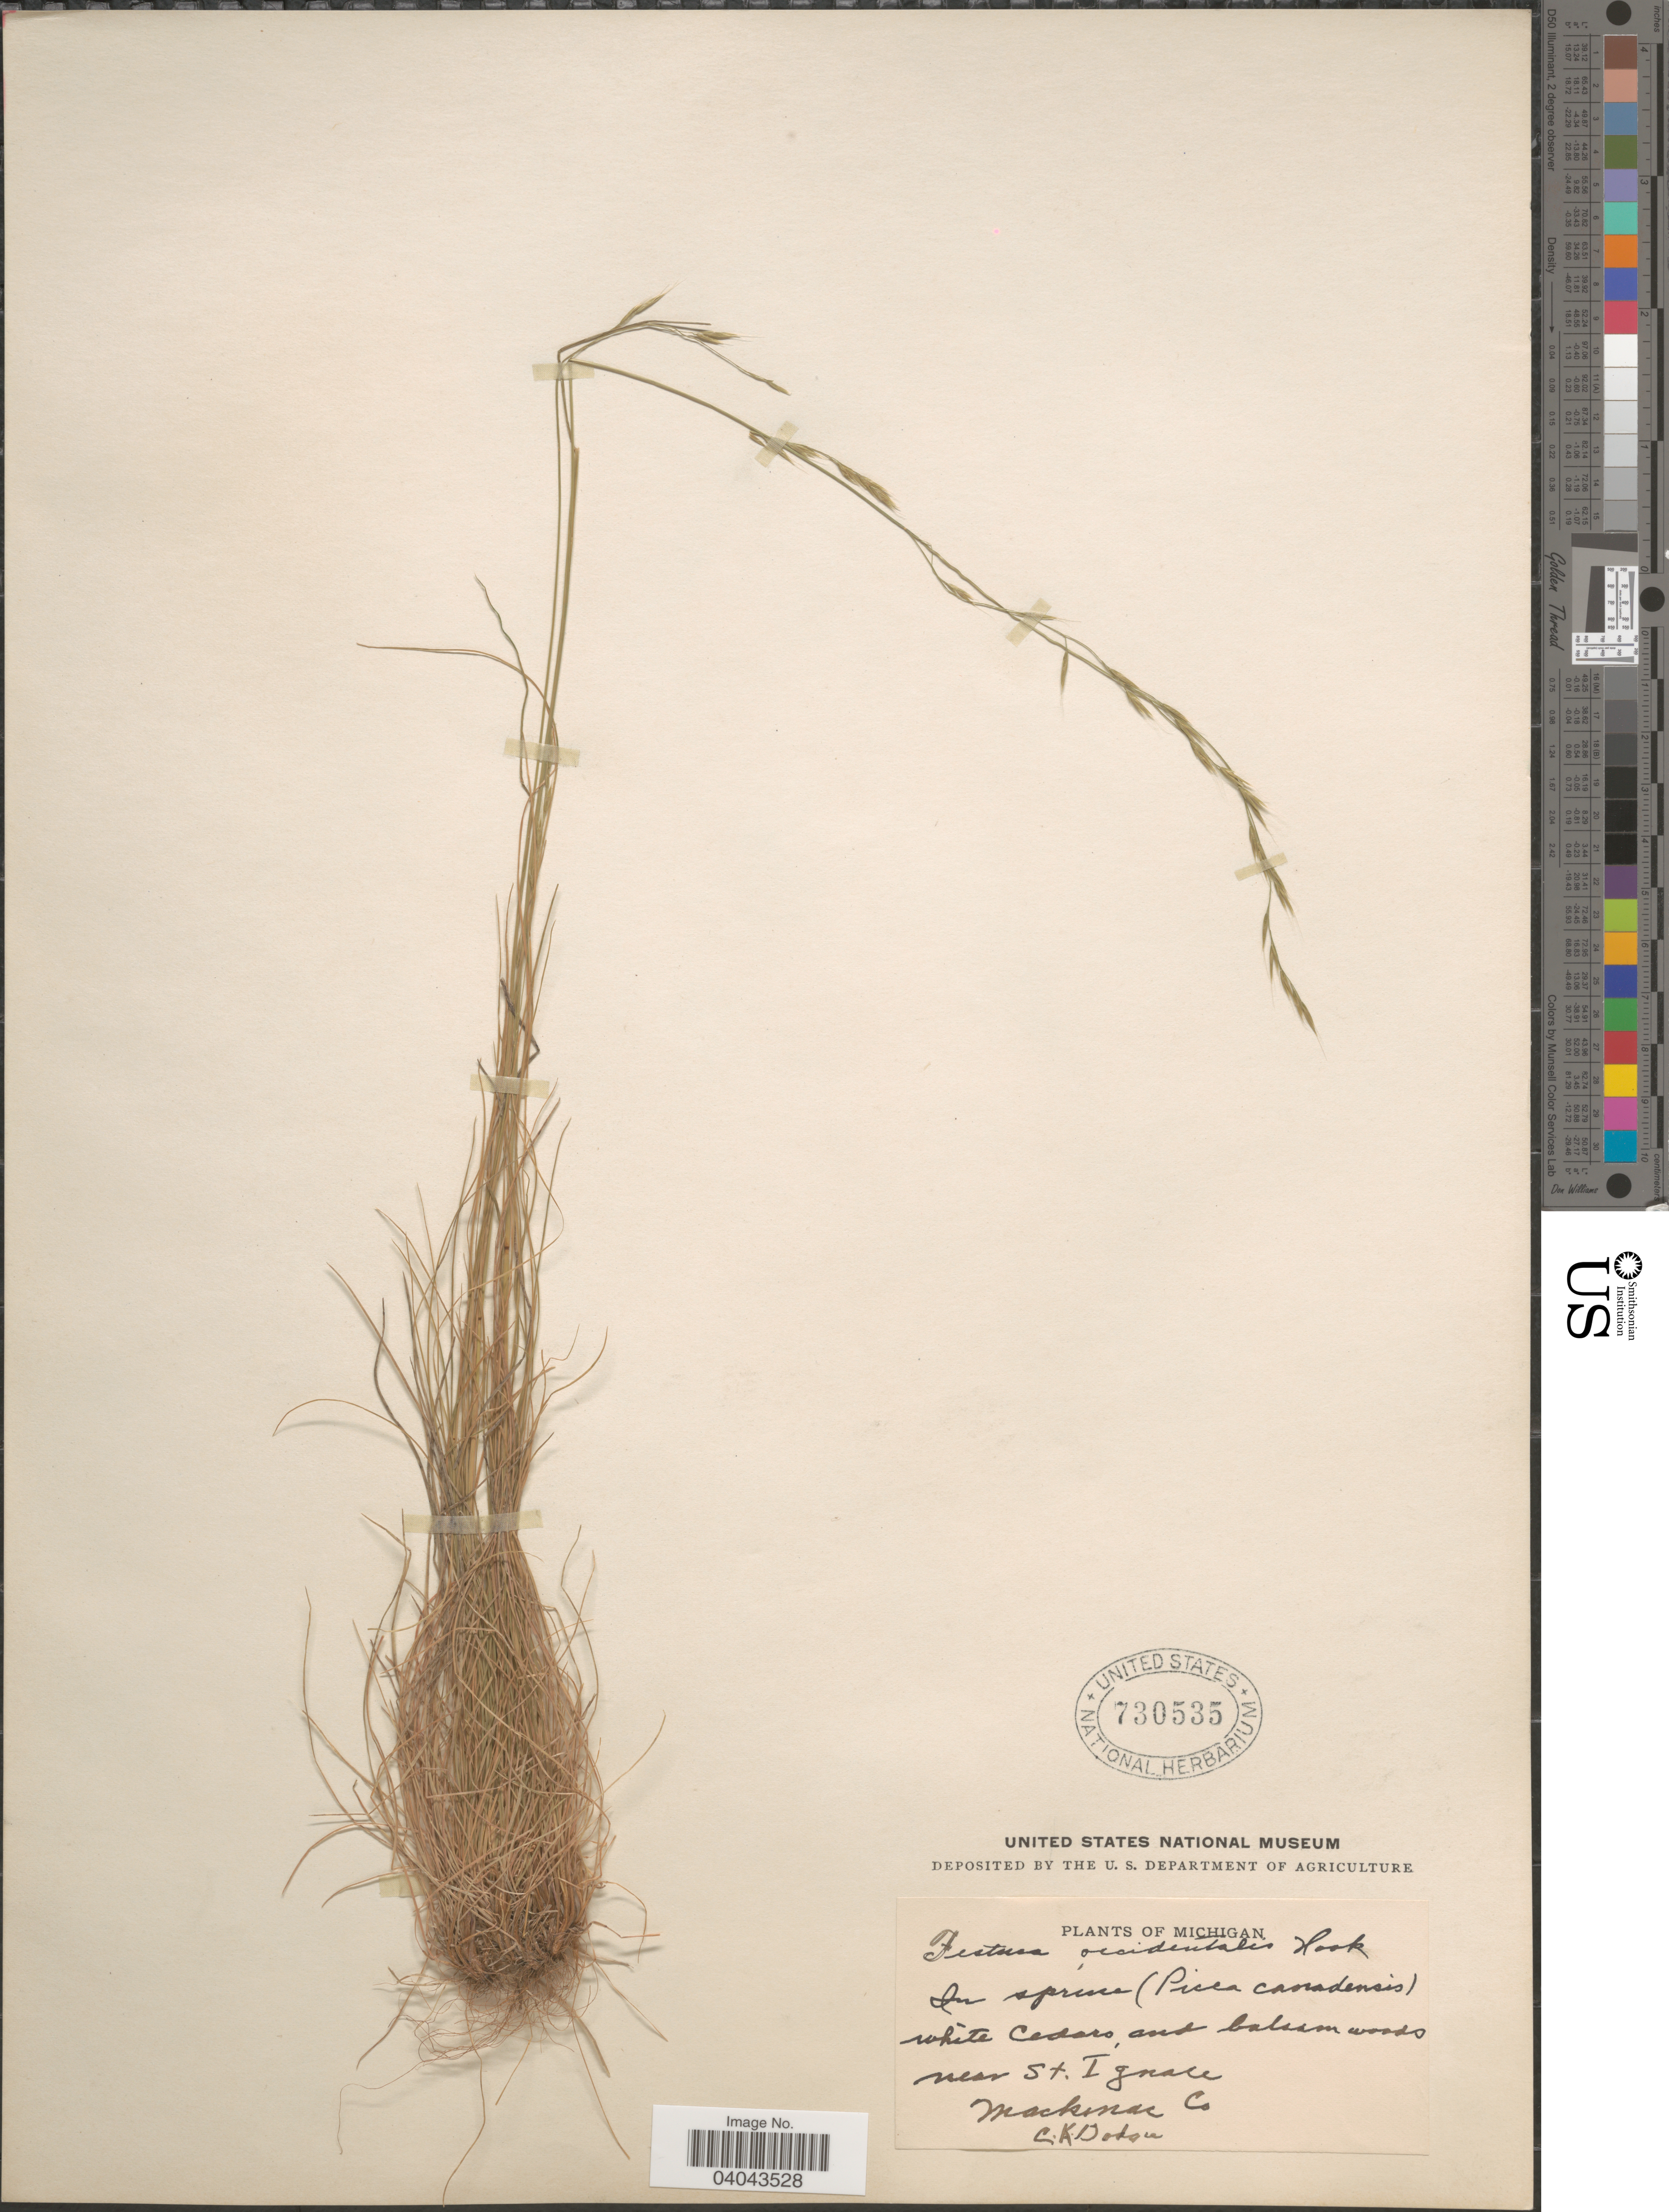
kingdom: Plantae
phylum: Tracheophyta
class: Liliopsida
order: Poales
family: Poaceae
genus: Festuca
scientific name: Festuca occidentalis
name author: Hook.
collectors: C. Dodson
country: United States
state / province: Michigan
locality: Near St. Ignace. Mackinac Co.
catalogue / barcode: US 730535